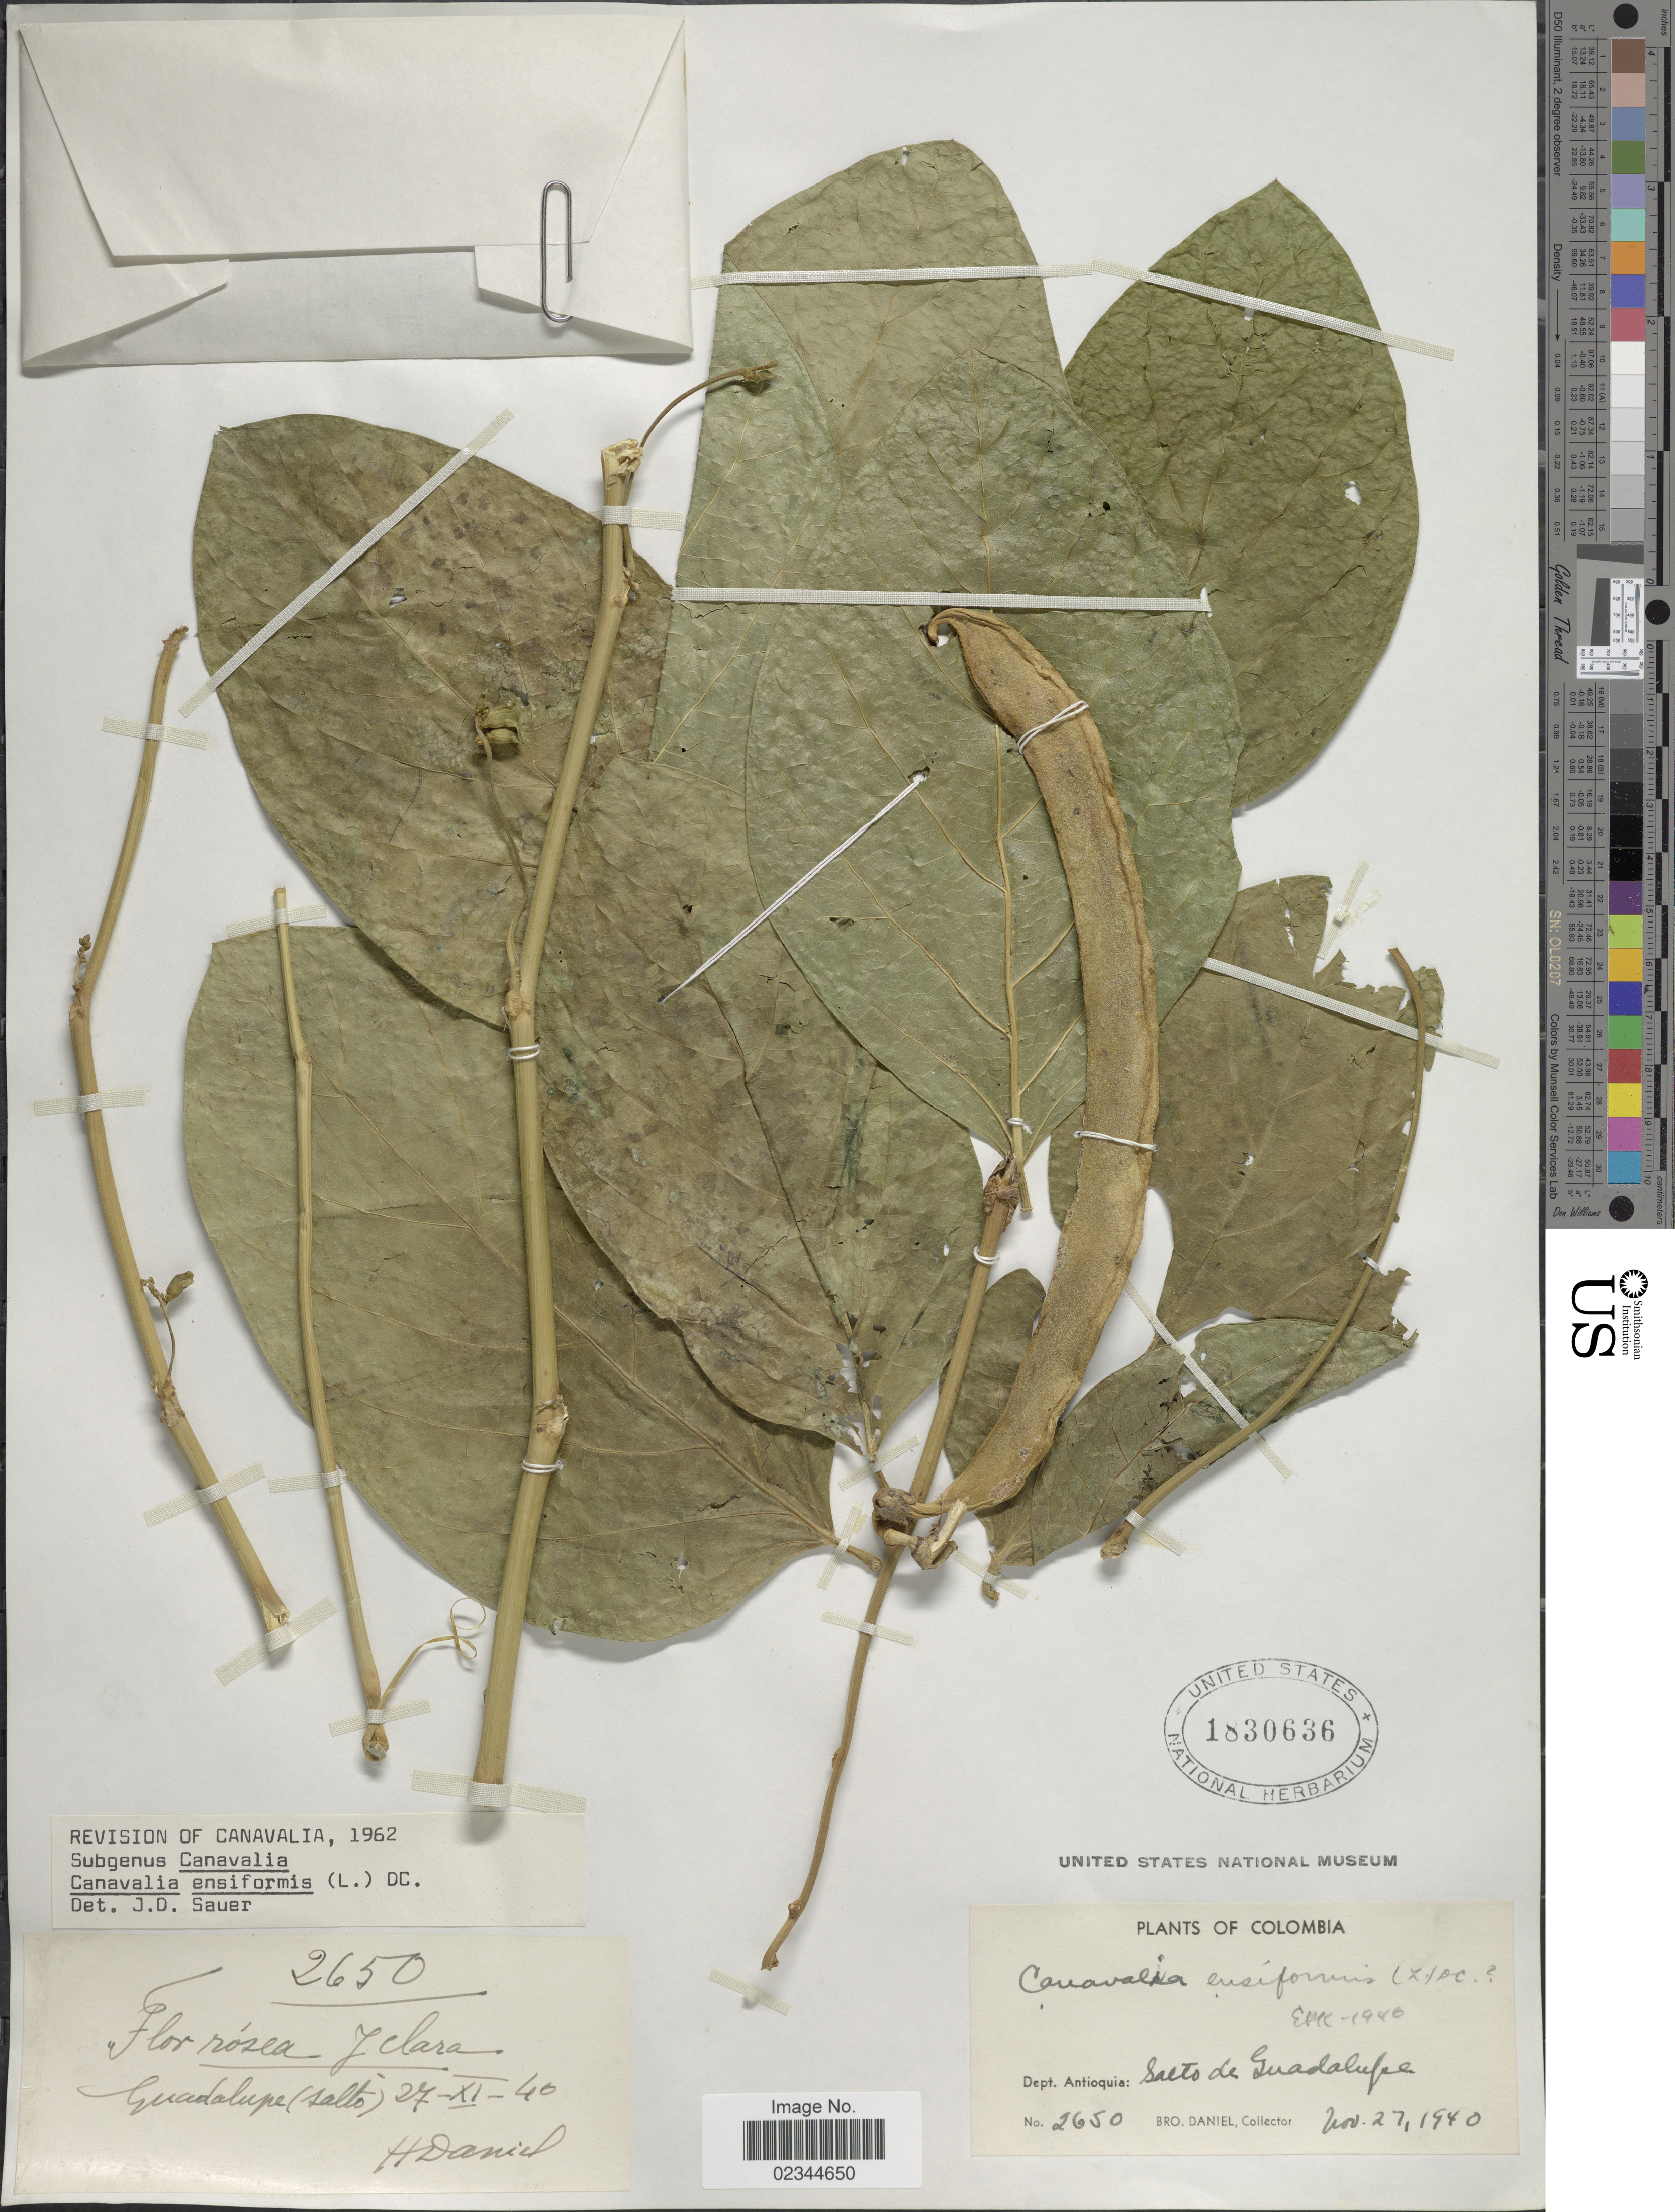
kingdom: Plantae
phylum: Tracheophyta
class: Magnoliopsida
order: Fabales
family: Fabaceae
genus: Canavalia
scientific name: Canavalia ensiformis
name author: (L.) DC.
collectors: Bro. Daniel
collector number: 2650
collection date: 1940-11-27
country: Colombia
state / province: Antioquia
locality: Dept. Antioquia: Salto de Guadalupe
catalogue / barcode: US 1830636